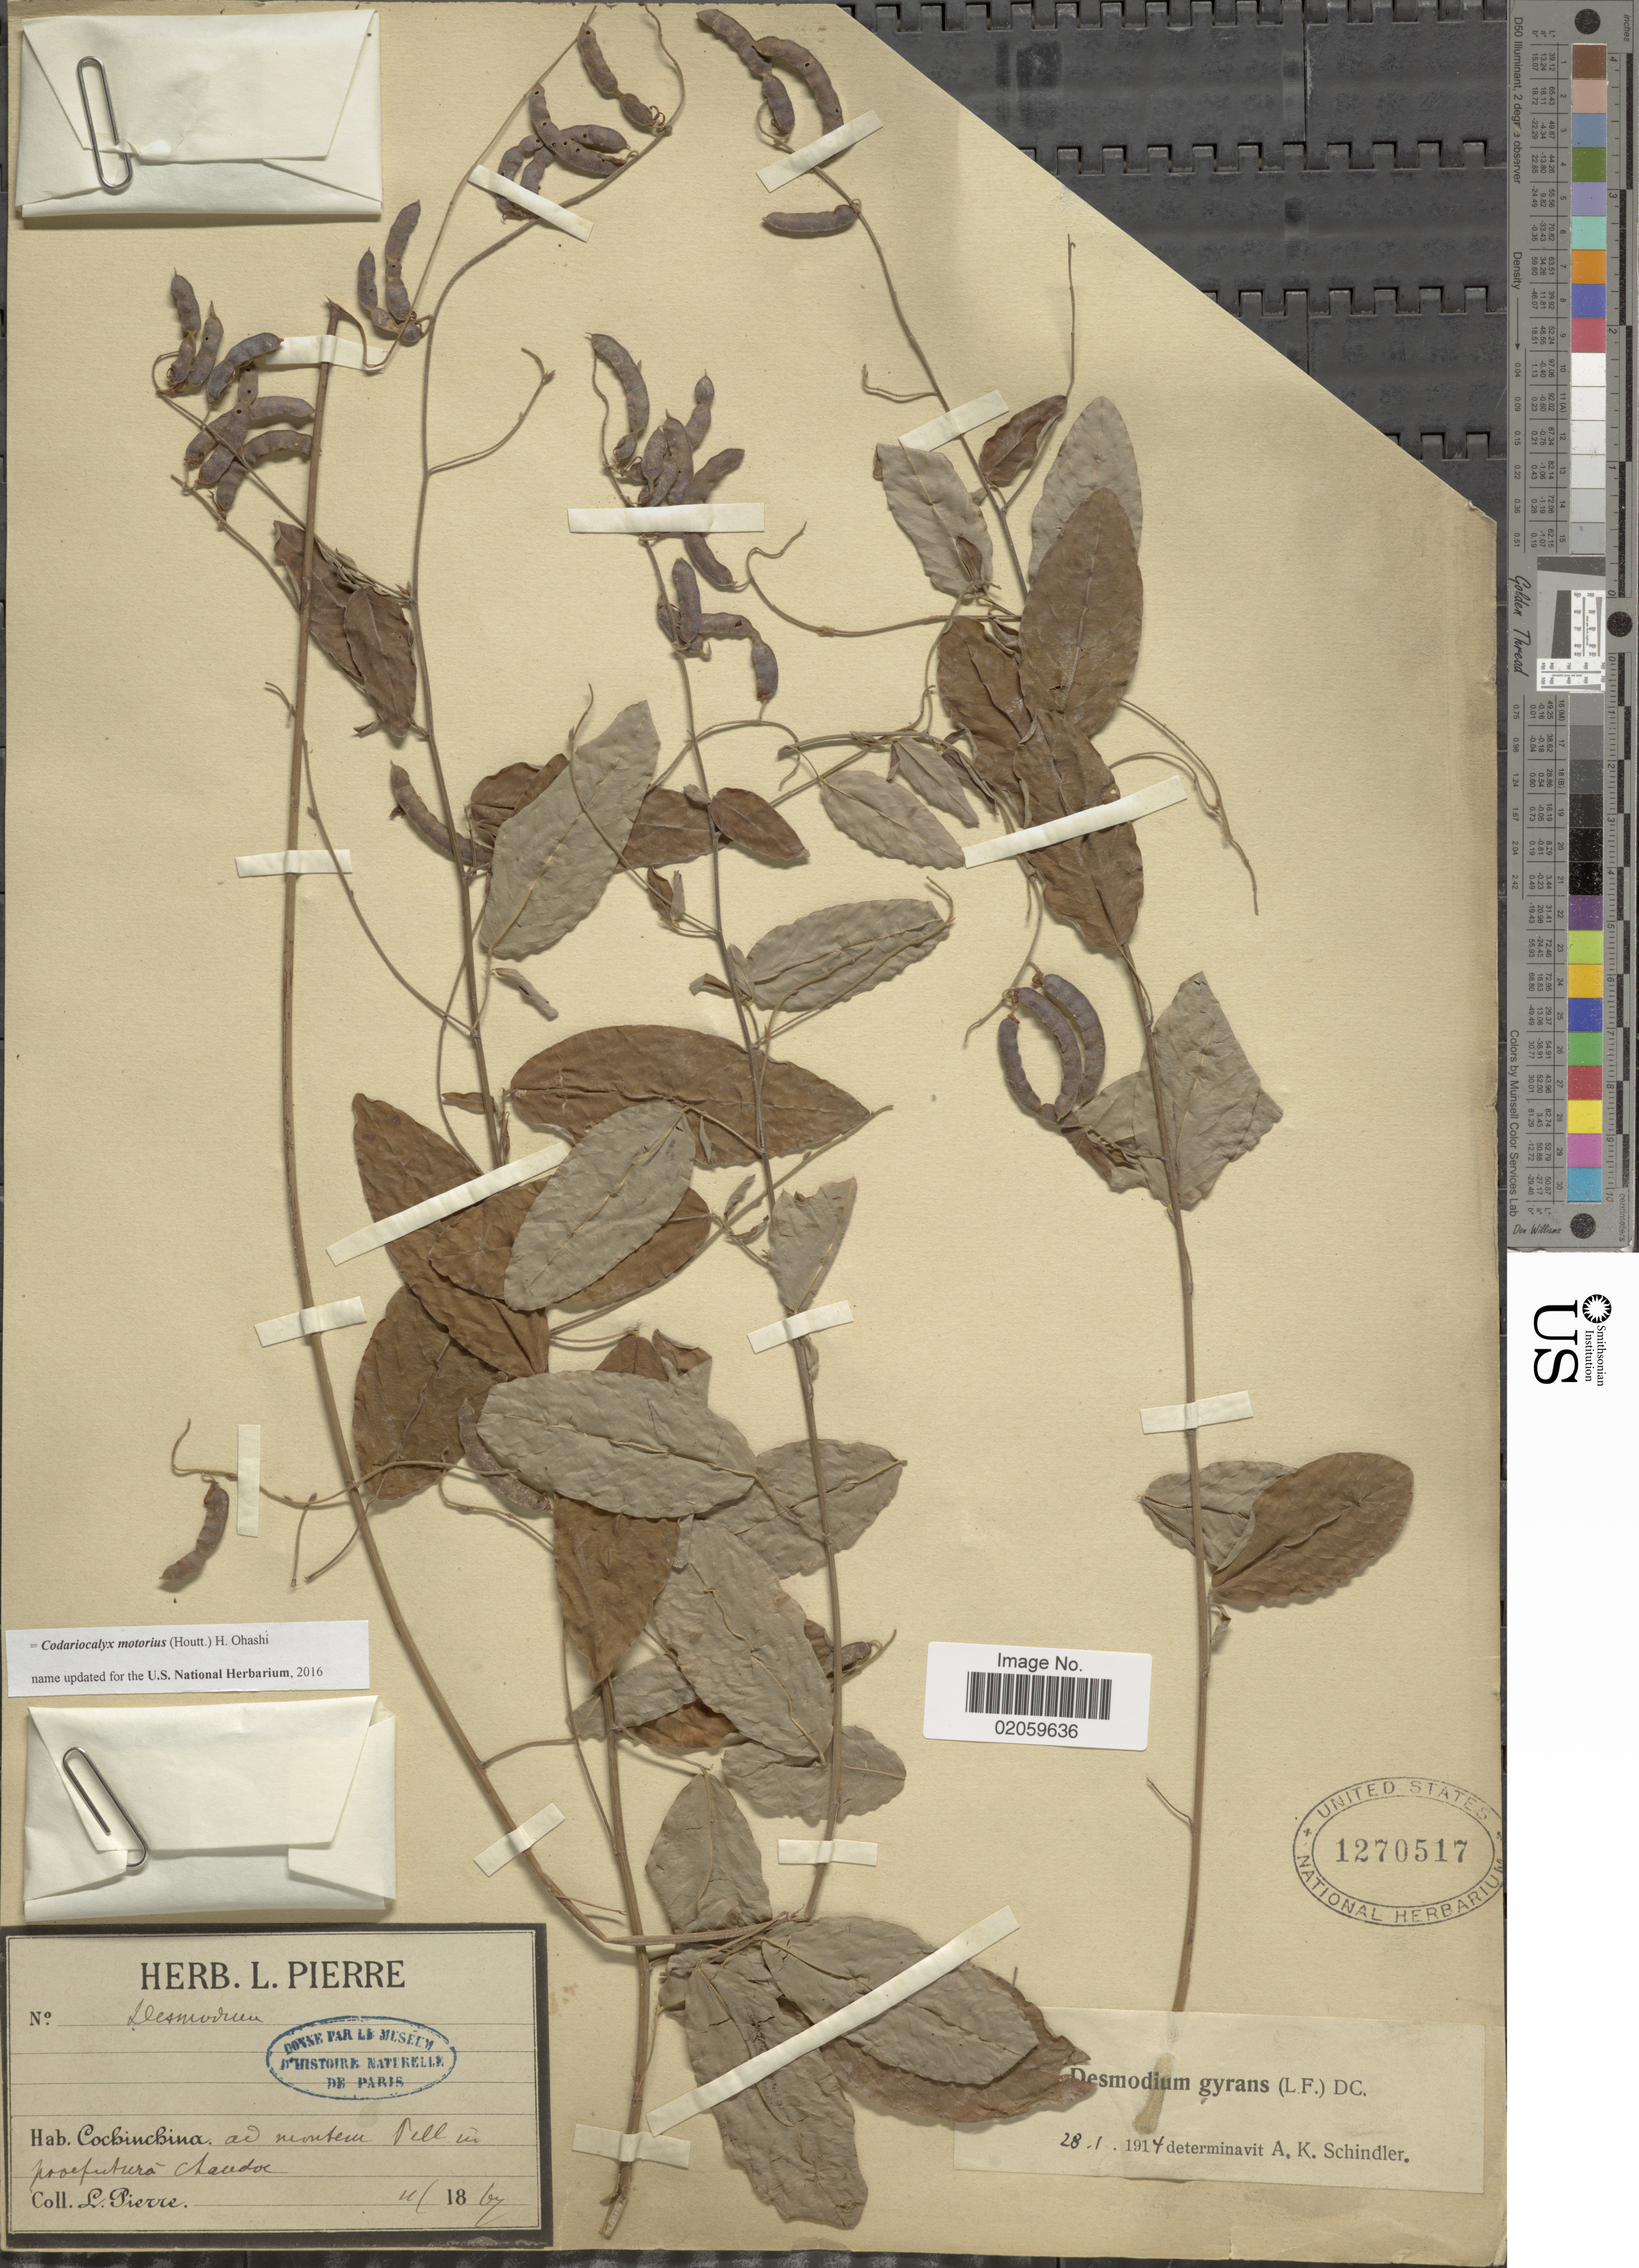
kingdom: Plantae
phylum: Tracheophyta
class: Magnoliopsida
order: Fabales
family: Fabaceae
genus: Codariocalyx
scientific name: Codariocalyx motorius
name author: (Houtt.) H. Ohashi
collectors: L. Pierre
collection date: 1867-04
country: Vietnam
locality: Cochinchina ad montem fell in proefutura Chau Doc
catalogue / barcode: US 1270517